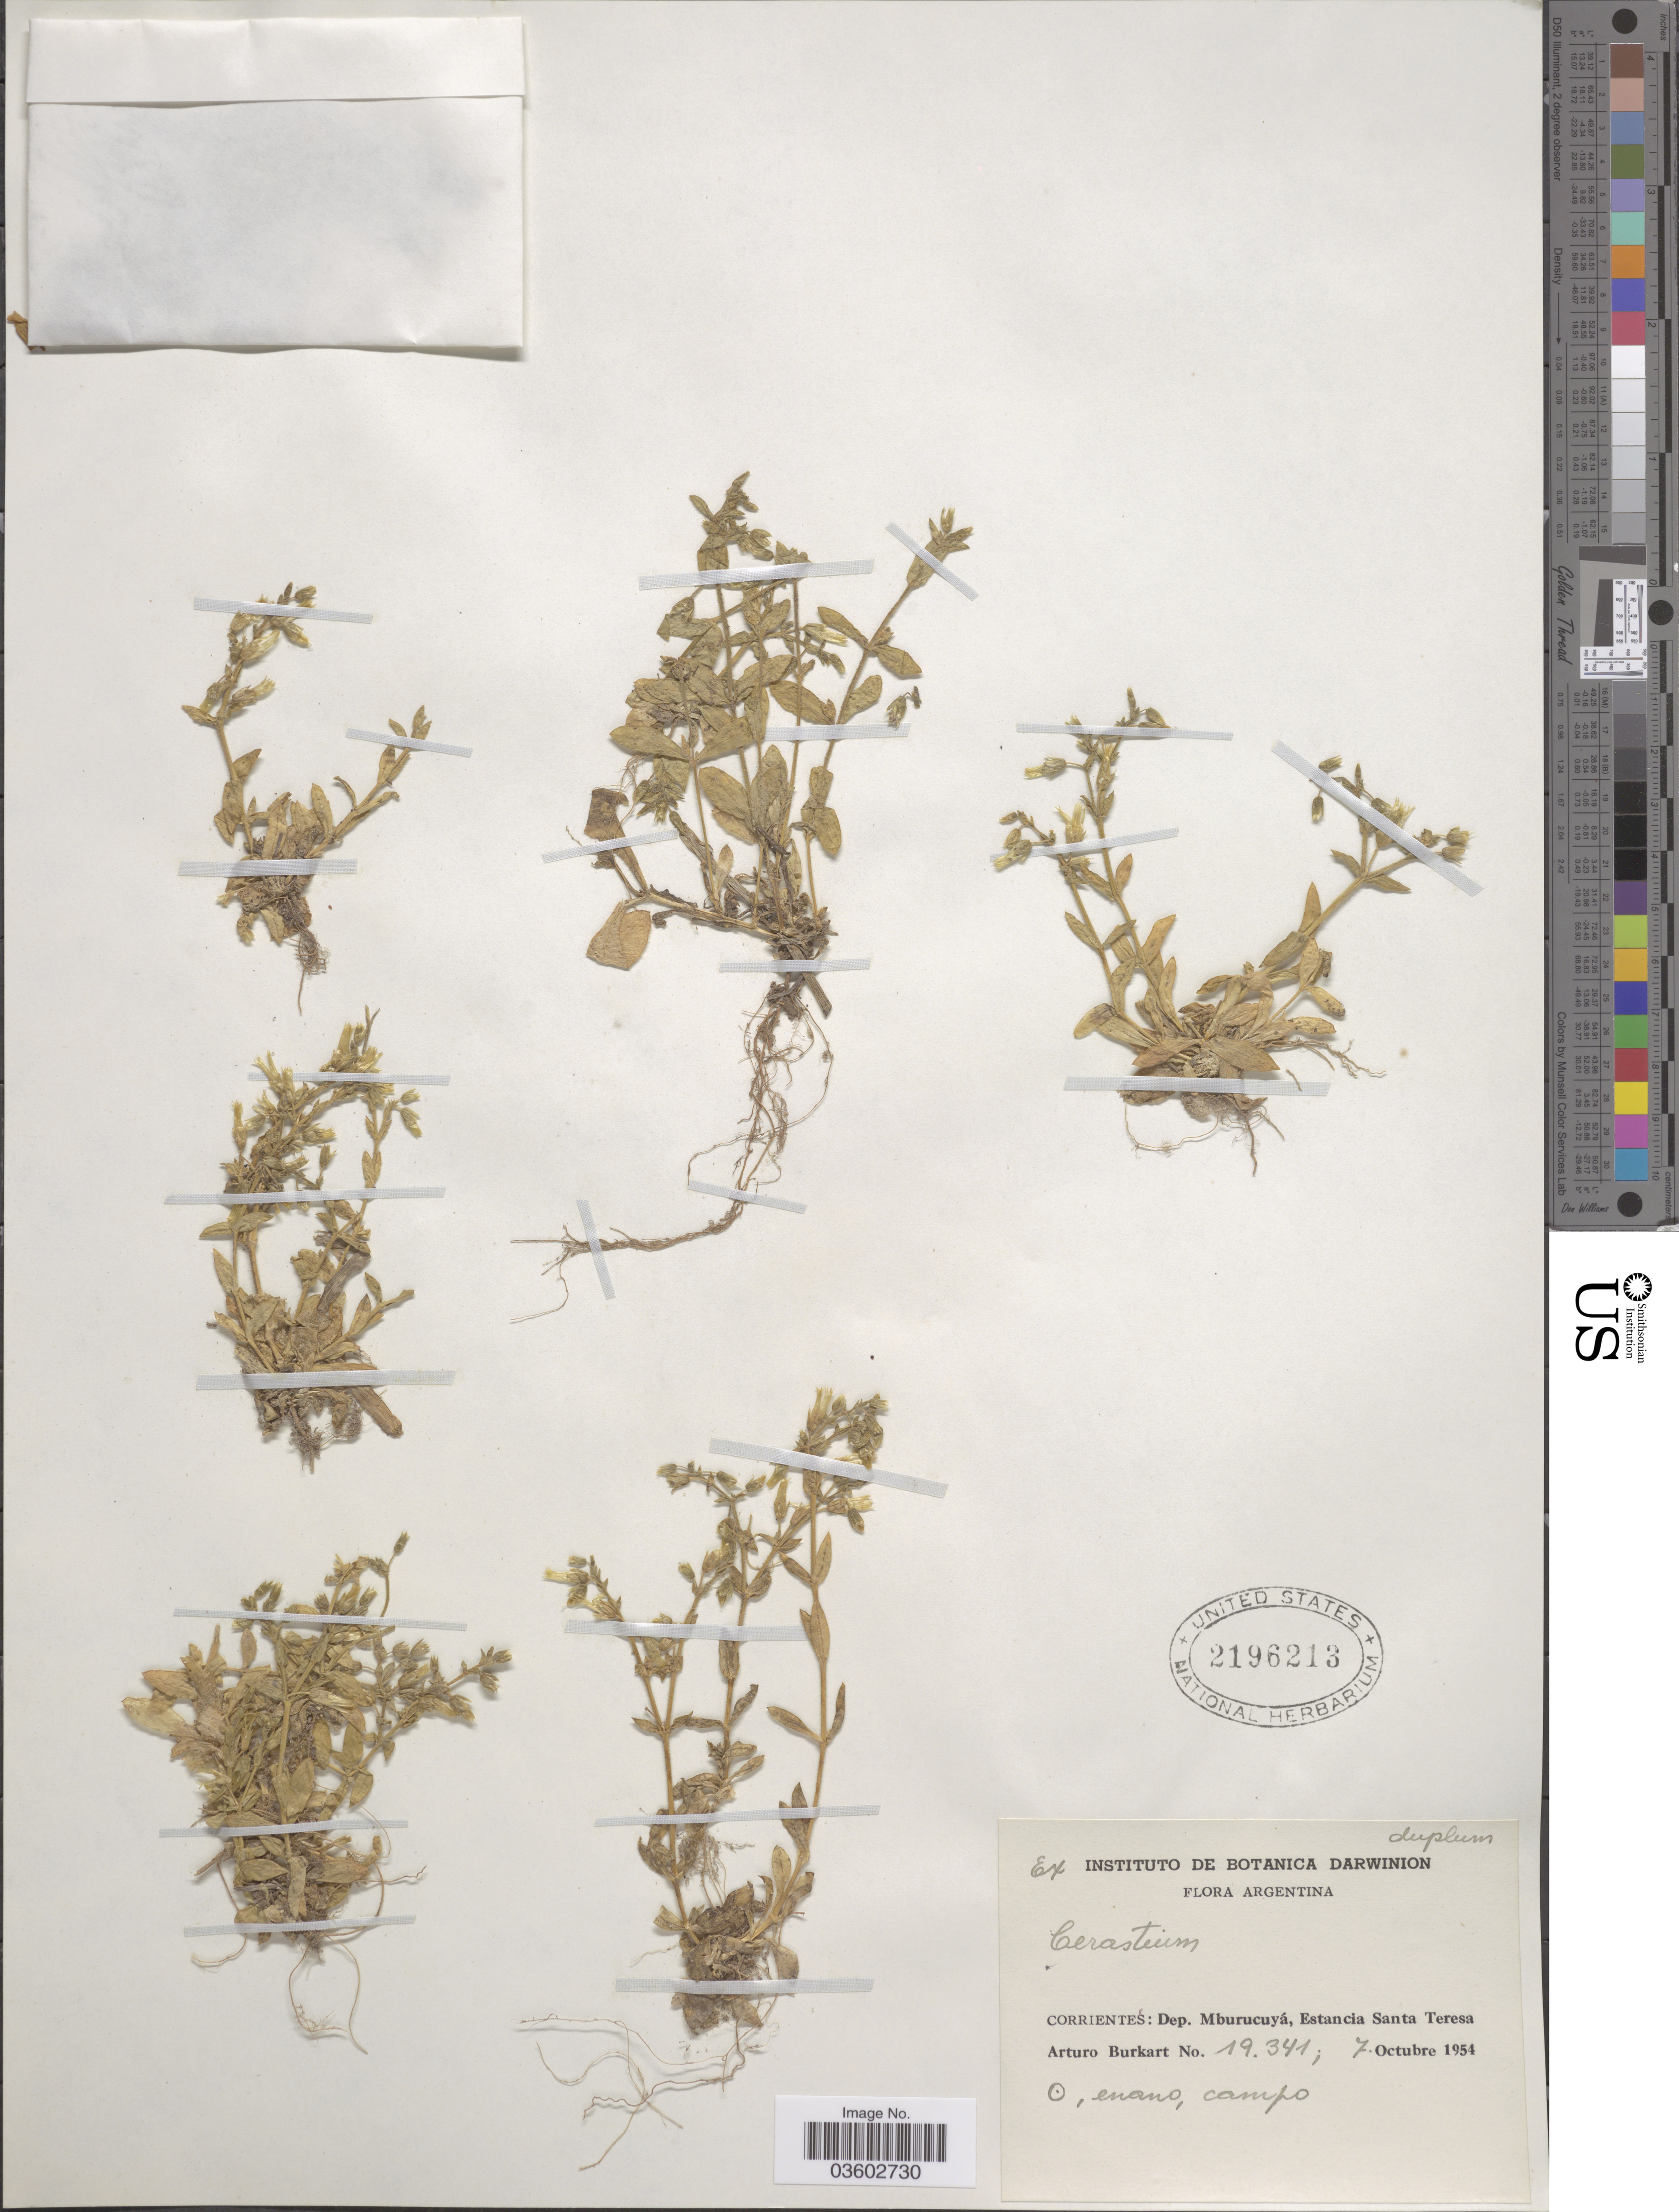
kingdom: Plantae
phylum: Tracheophyta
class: Magnoliopsida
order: Caryophyllales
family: Caryophyllaceae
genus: Cerastium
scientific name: Cerastium sp.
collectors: A. E. Burkart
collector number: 19341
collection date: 1954-10-07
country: Argentina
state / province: Corrientes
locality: Dep. Mburucuyá, Estancia Santa Teresa.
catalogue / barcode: US 2196213